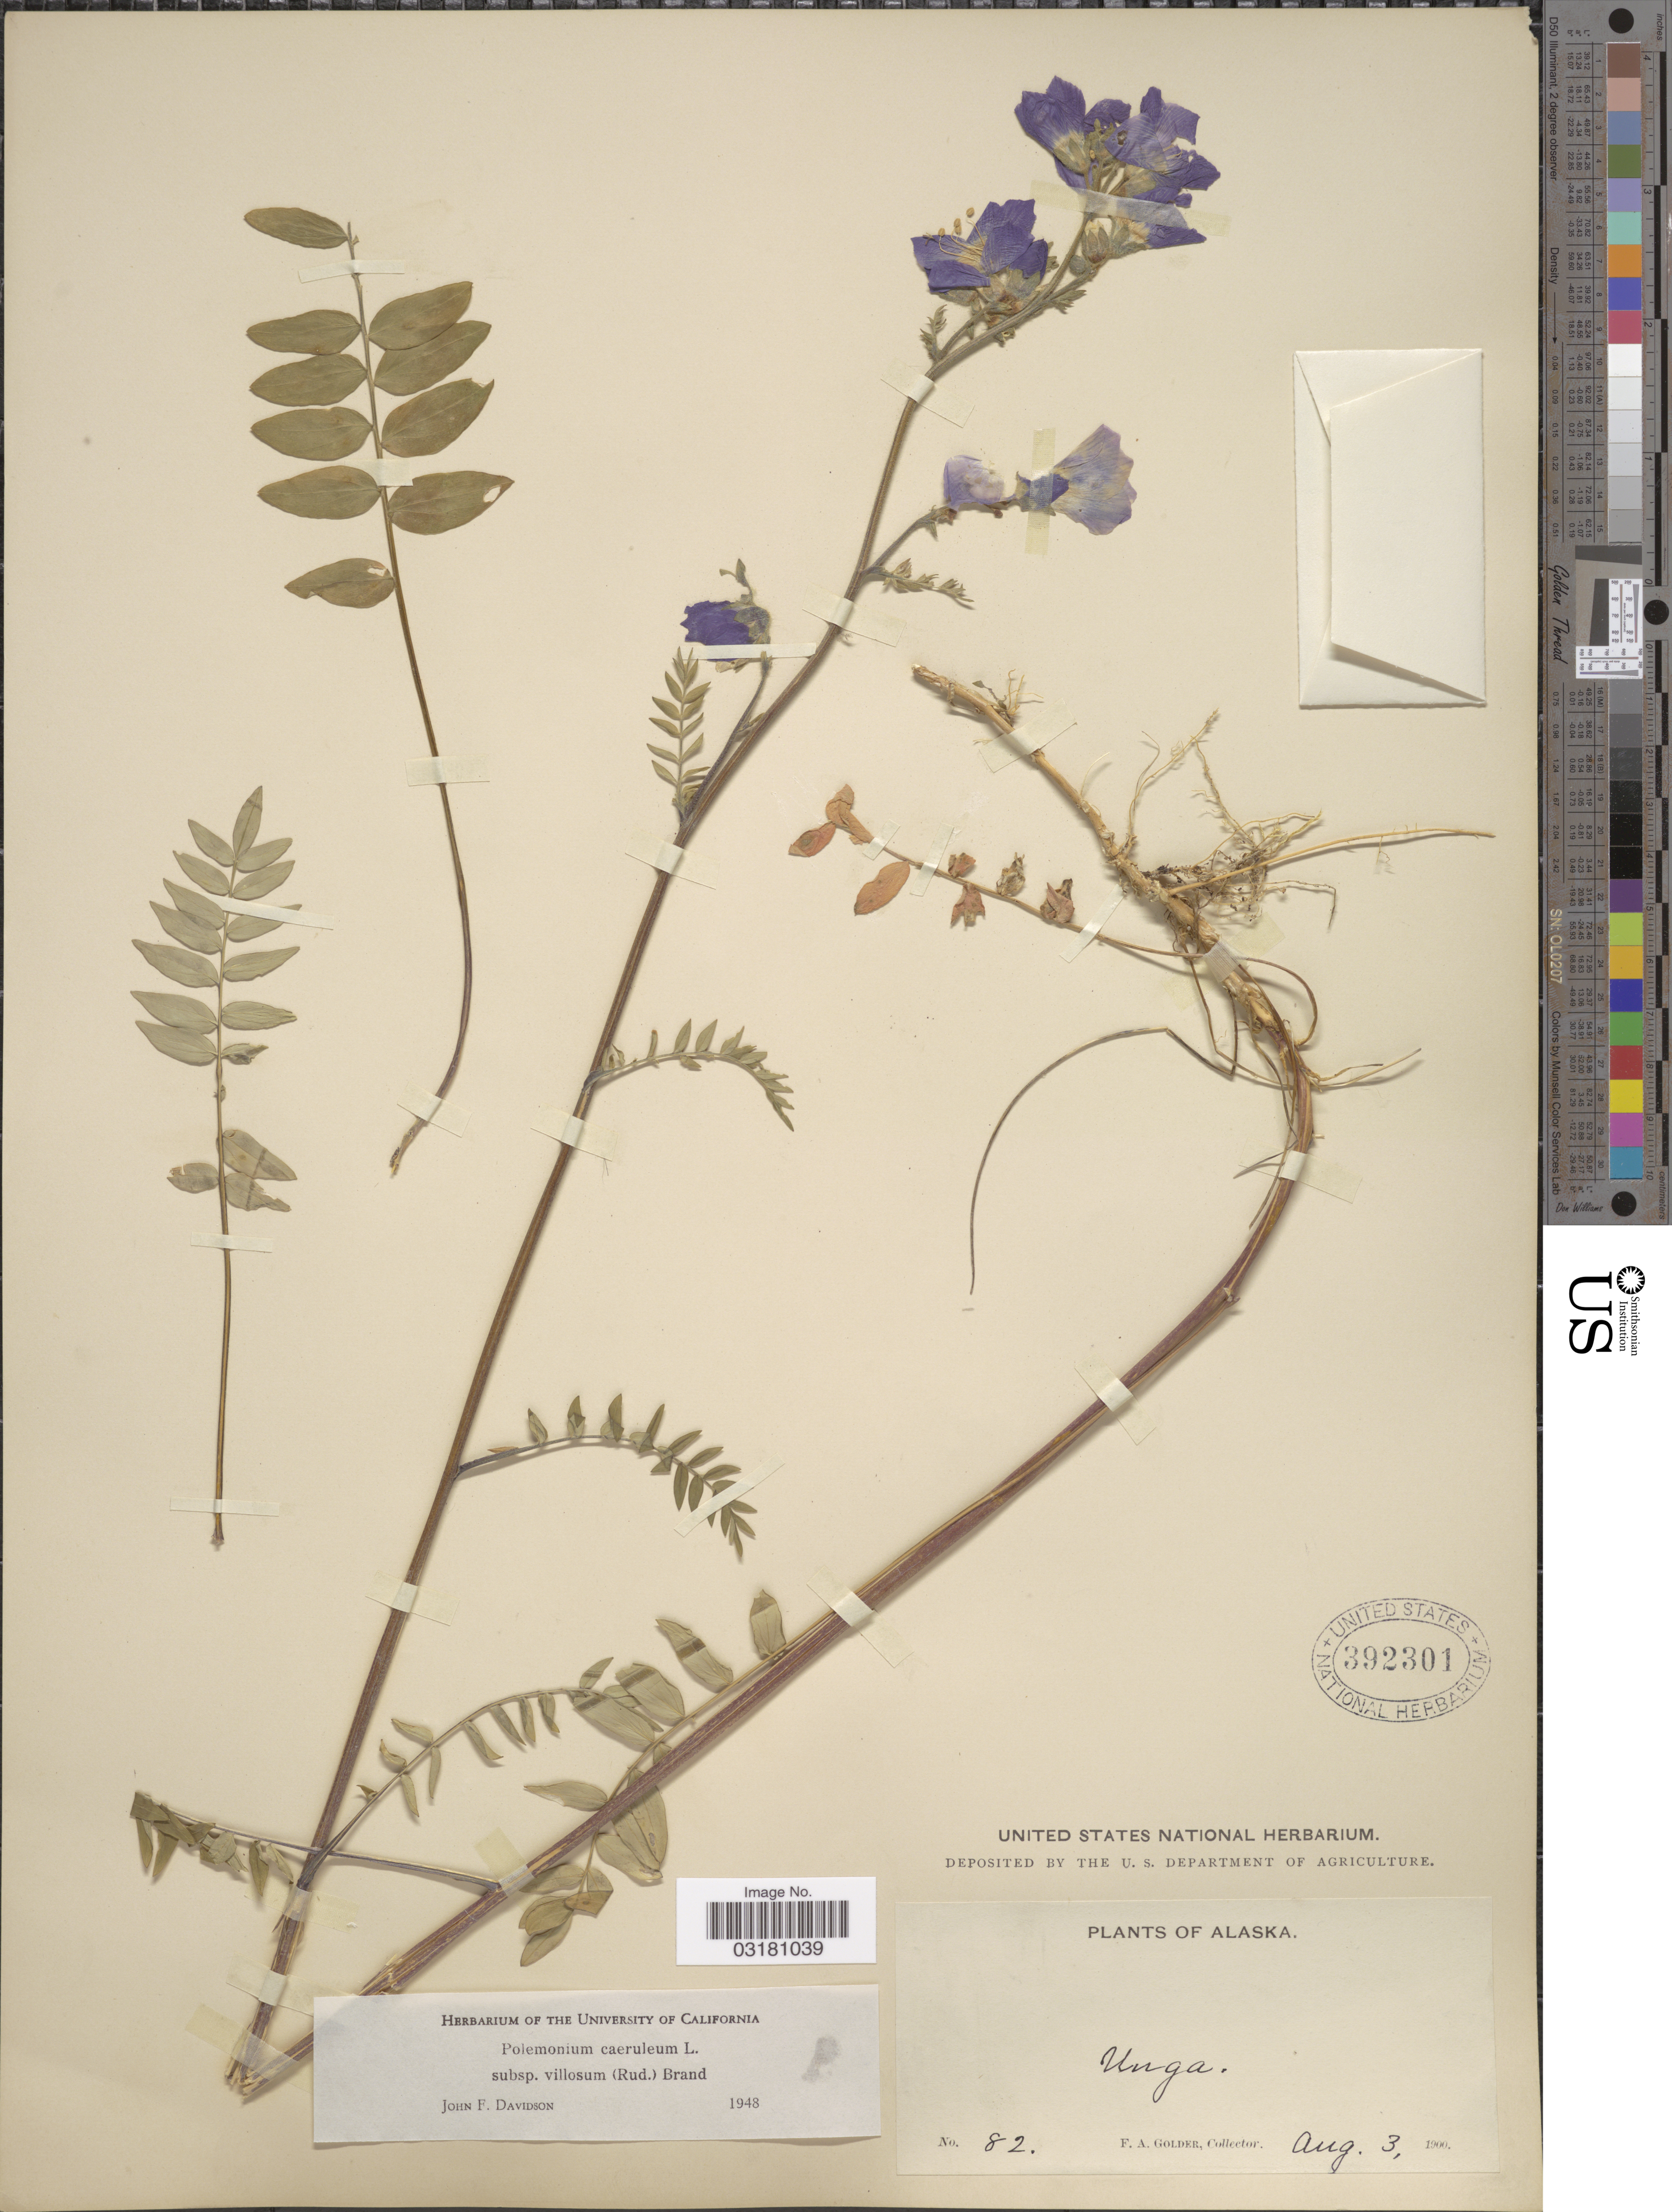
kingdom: Plantae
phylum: Tracheophyta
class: Magnoliopsida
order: Ericales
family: Polemoniaceae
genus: Polemonium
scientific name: Polemonium caeruleum var. villosum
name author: (Rudolph ex Georgi) Brand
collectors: F. Golder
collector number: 82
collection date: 1900-08-03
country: United States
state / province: Alaska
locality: Unga.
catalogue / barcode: US 392301